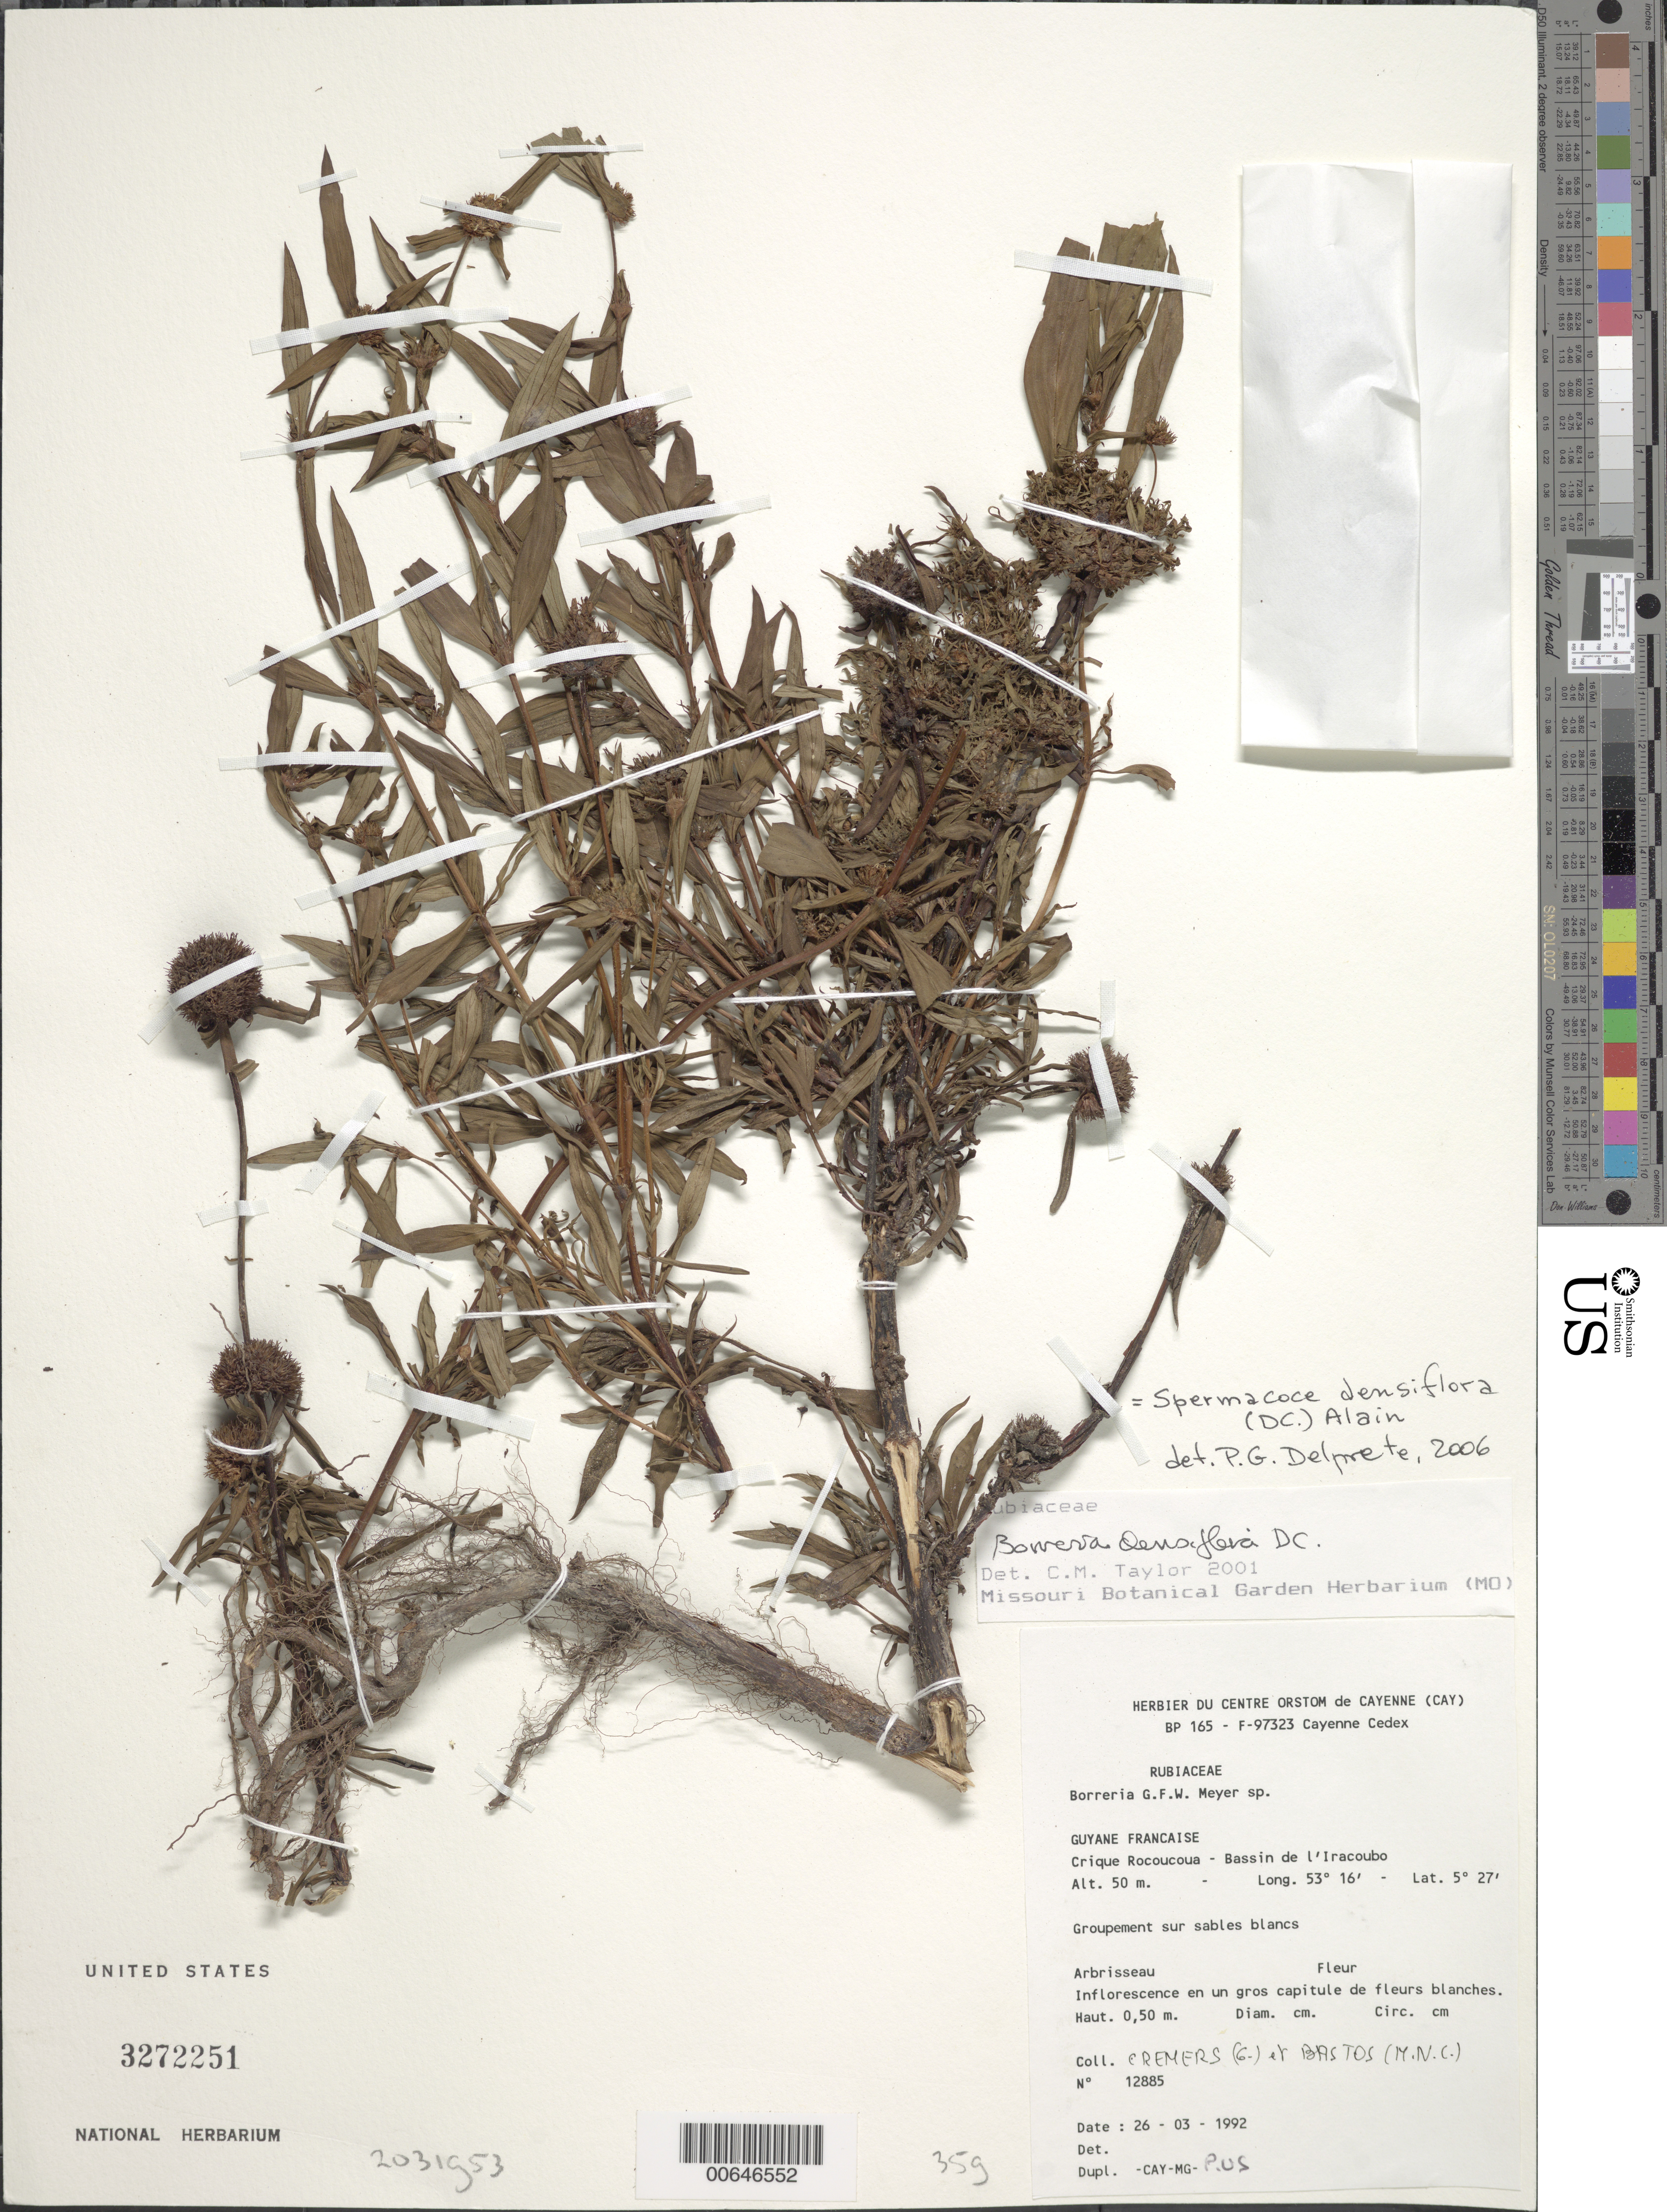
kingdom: Plantae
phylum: Tracheophyta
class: Magnoliopsida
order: Gentianales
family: Rubiaceae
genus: Spermacoce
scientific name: Spermacoce densiflora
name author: (DC.) Alain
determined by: Delprete, P. G., Herb. de Guyane Cay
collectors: G. Cremers & M. Bastos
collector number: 12885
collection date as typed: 26-Mar-92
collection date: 1992-03-26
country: French Guiana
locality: Crique Rocoucoua, Bassin de l'Iracoubo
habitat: Groupement sur sables blancs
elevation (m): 50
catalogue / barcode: US 3272251